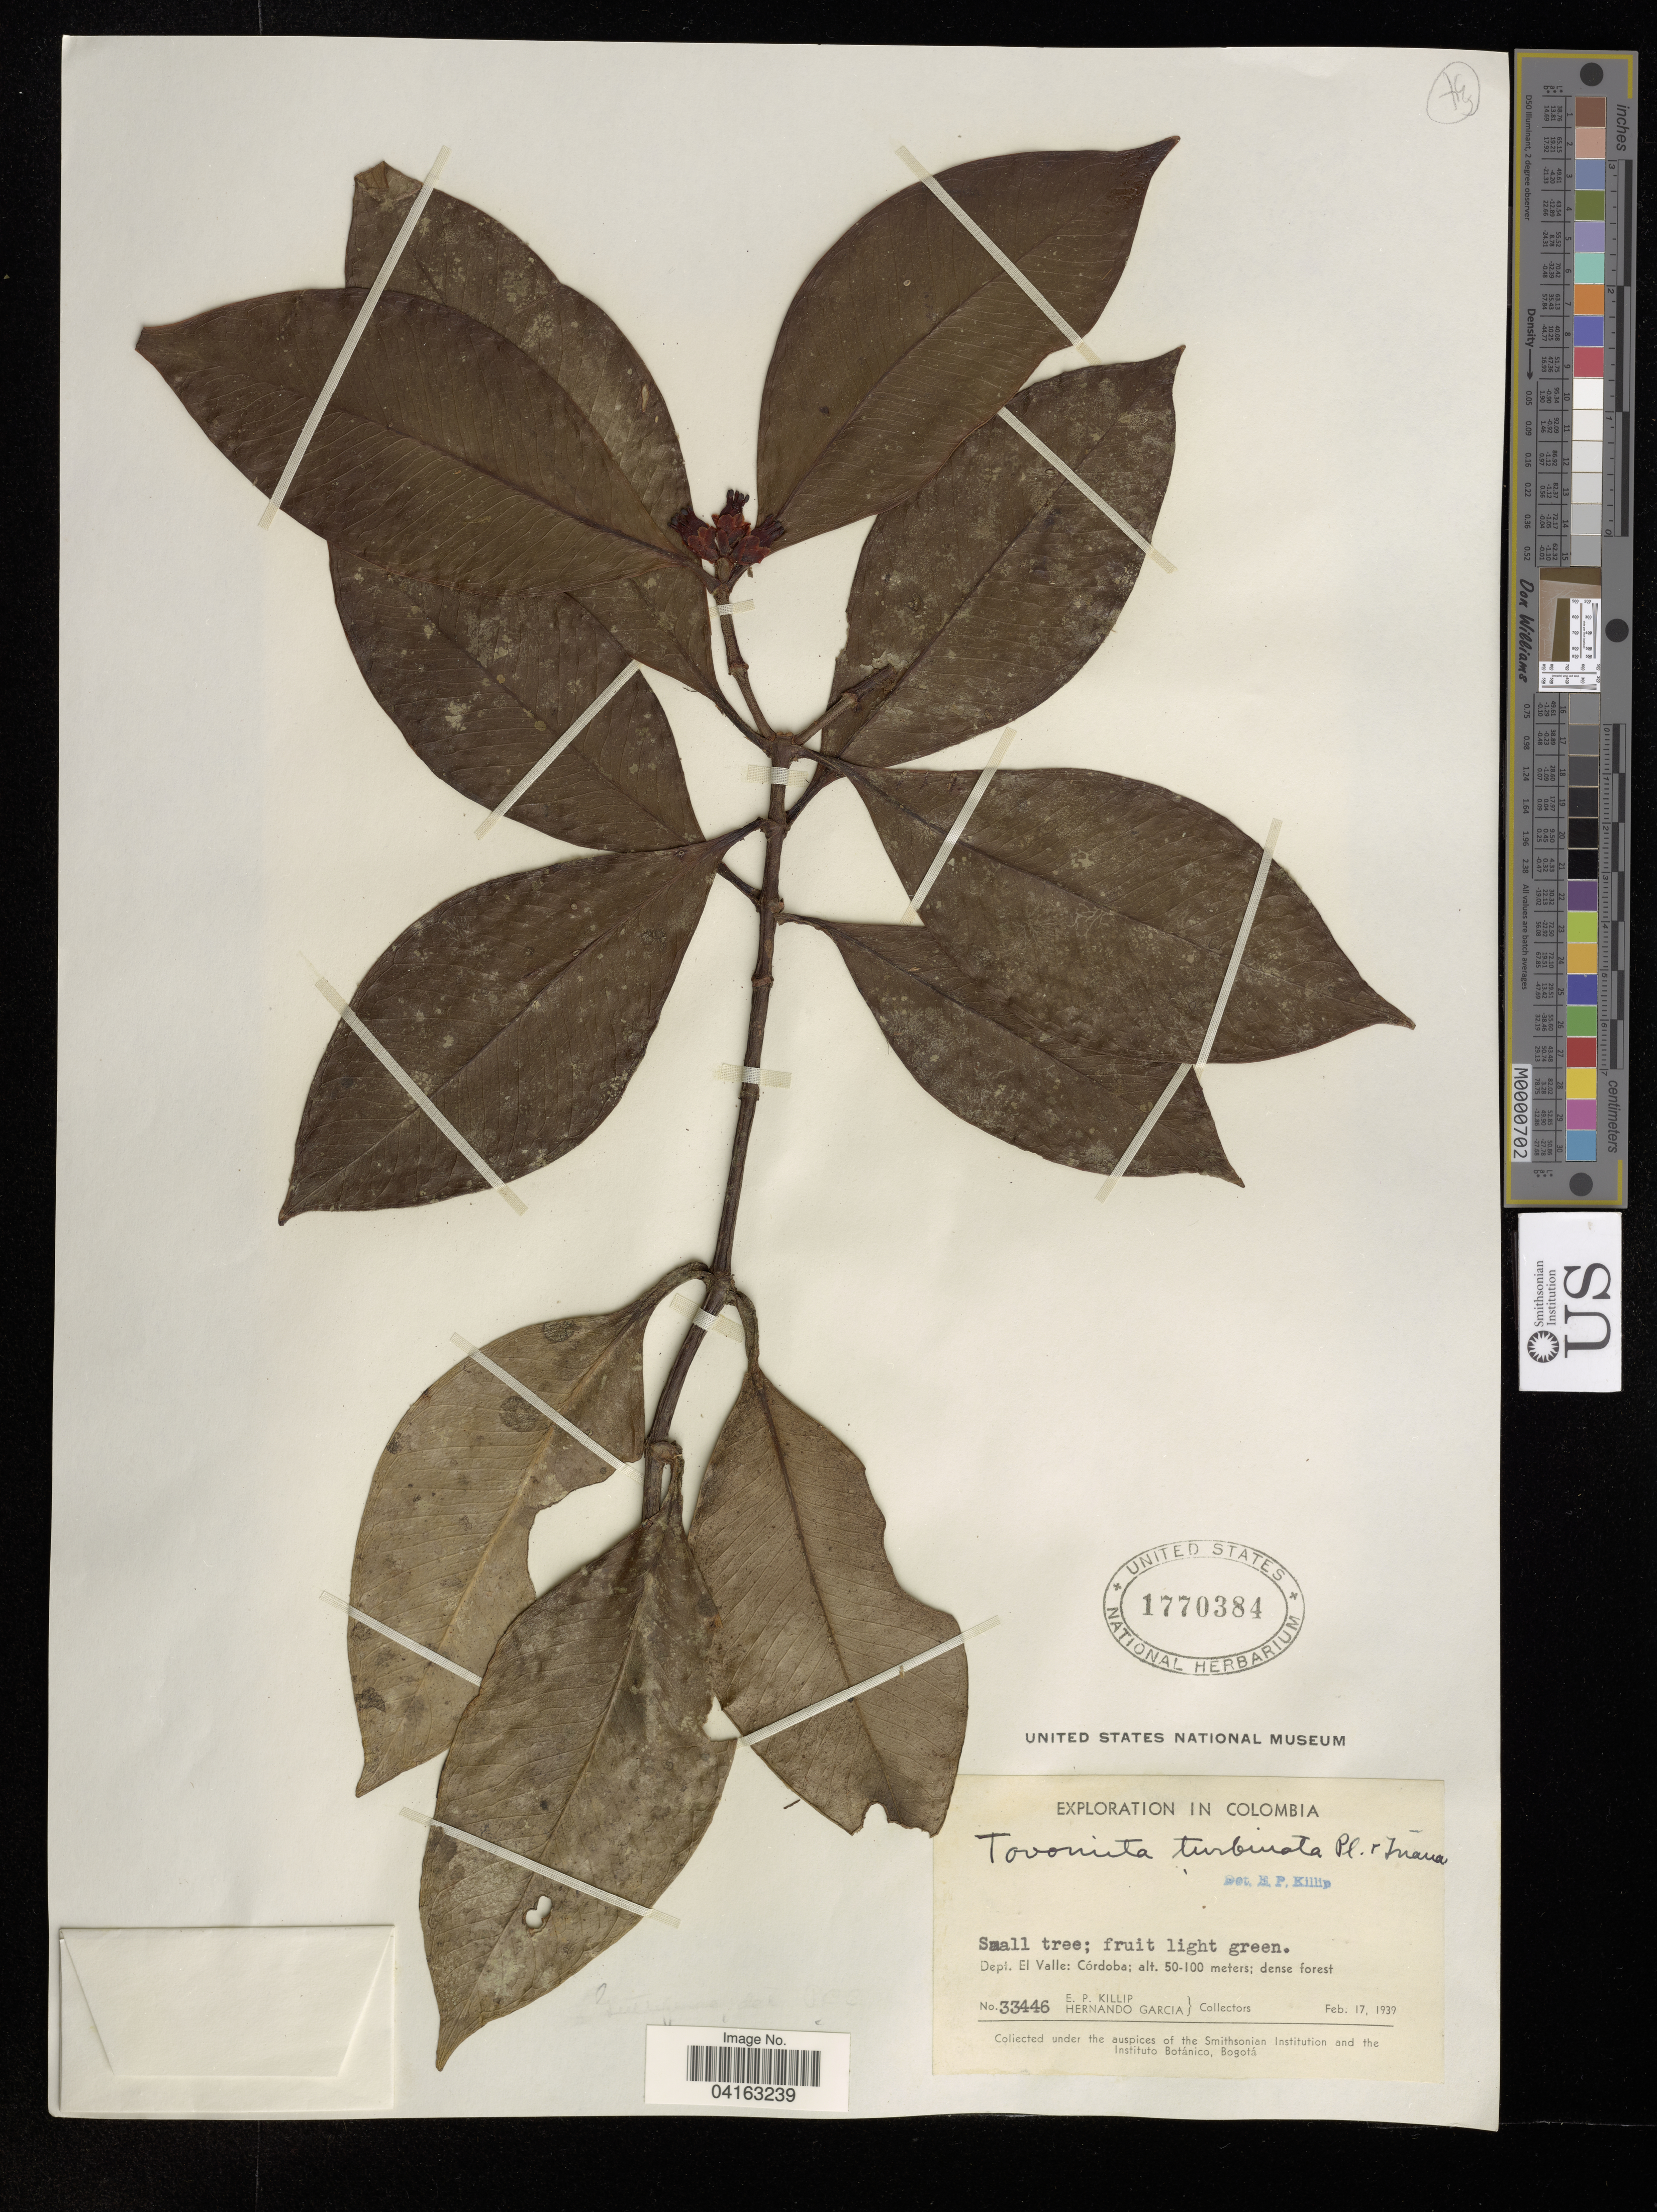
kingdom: Plantae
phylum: Tracheophyta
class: Magnoliopsida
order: Malpighiales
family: Clusiaceae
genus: Tovomita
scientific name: Tovomita turbinata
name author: Benth. & Triana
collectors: E. P. Killip & H. Garcia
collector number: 33446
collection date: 1939-02-17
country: Colombia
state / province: Córdoba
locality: Dept. El Valle.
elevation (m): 50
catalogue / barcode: US 1770384